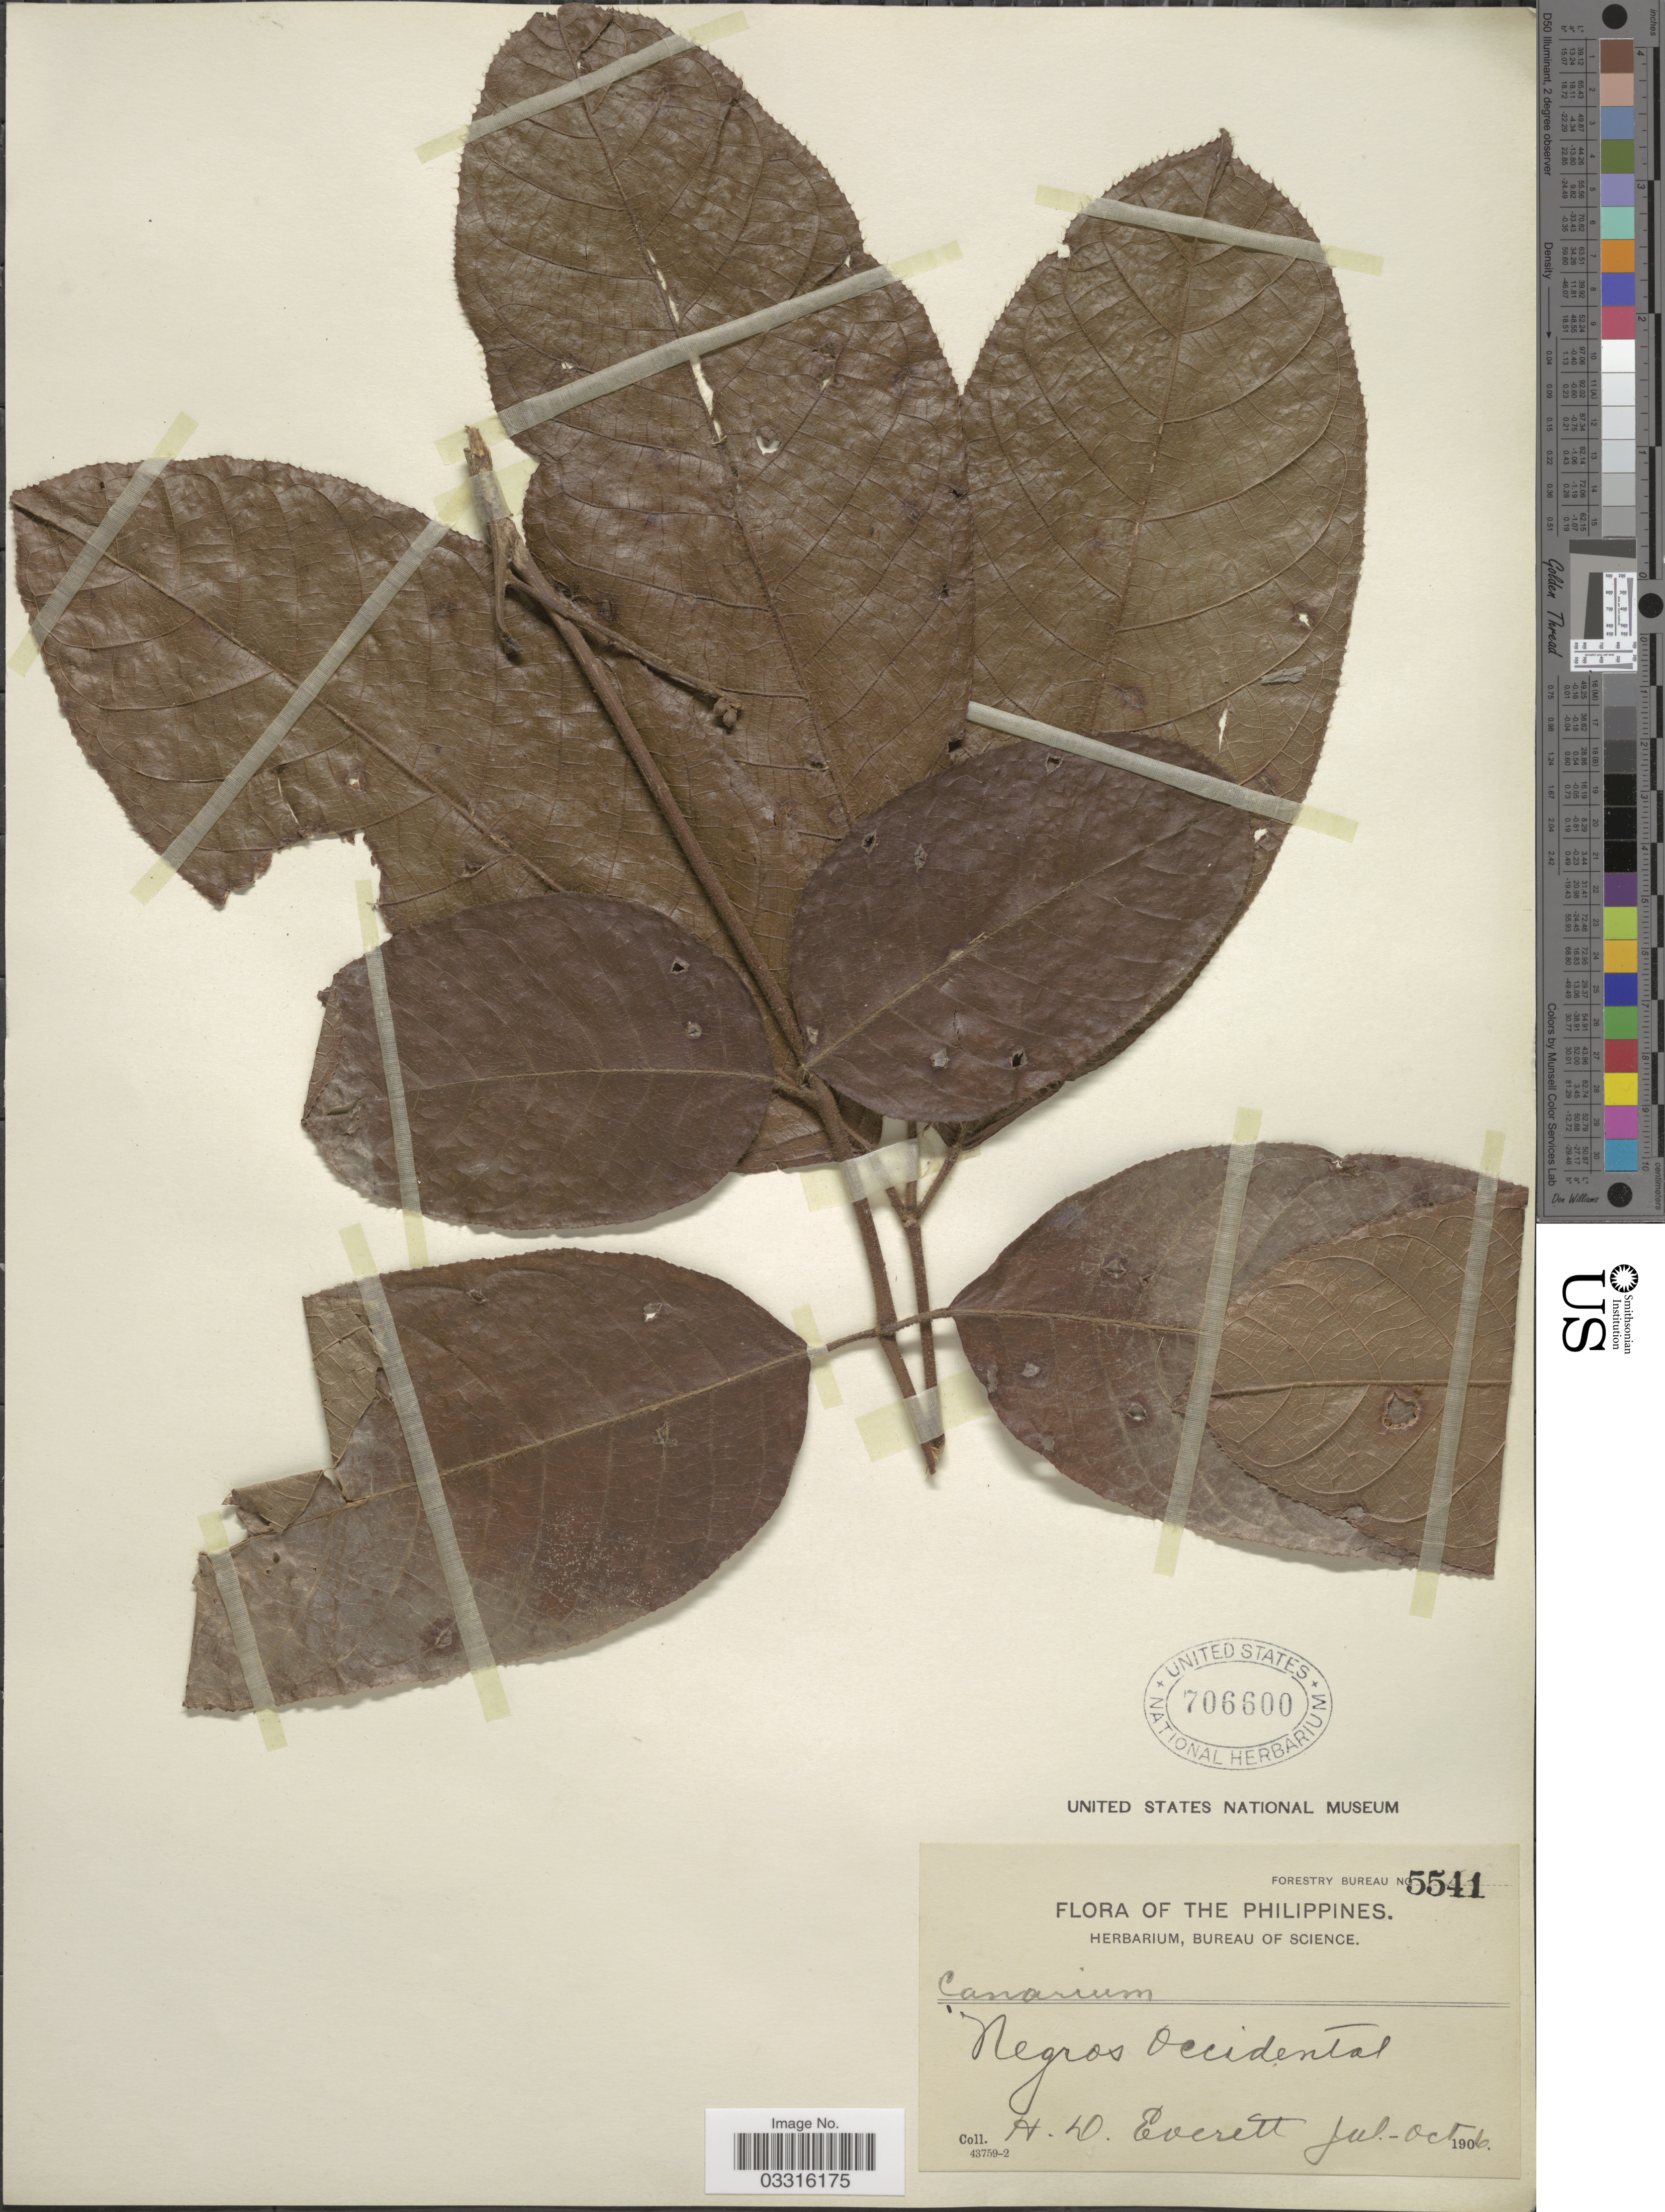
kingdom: Plantae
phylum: Tracheophyta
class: Magnoliopsida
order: Sapindales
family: Burseraceae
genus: Canarium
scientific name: Canarium sp.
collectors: H. Everett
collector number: Forestry Bureau 5541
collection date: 1906-07/1906-10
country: Philippines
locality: Negros Occidental.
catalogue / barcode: US 706600